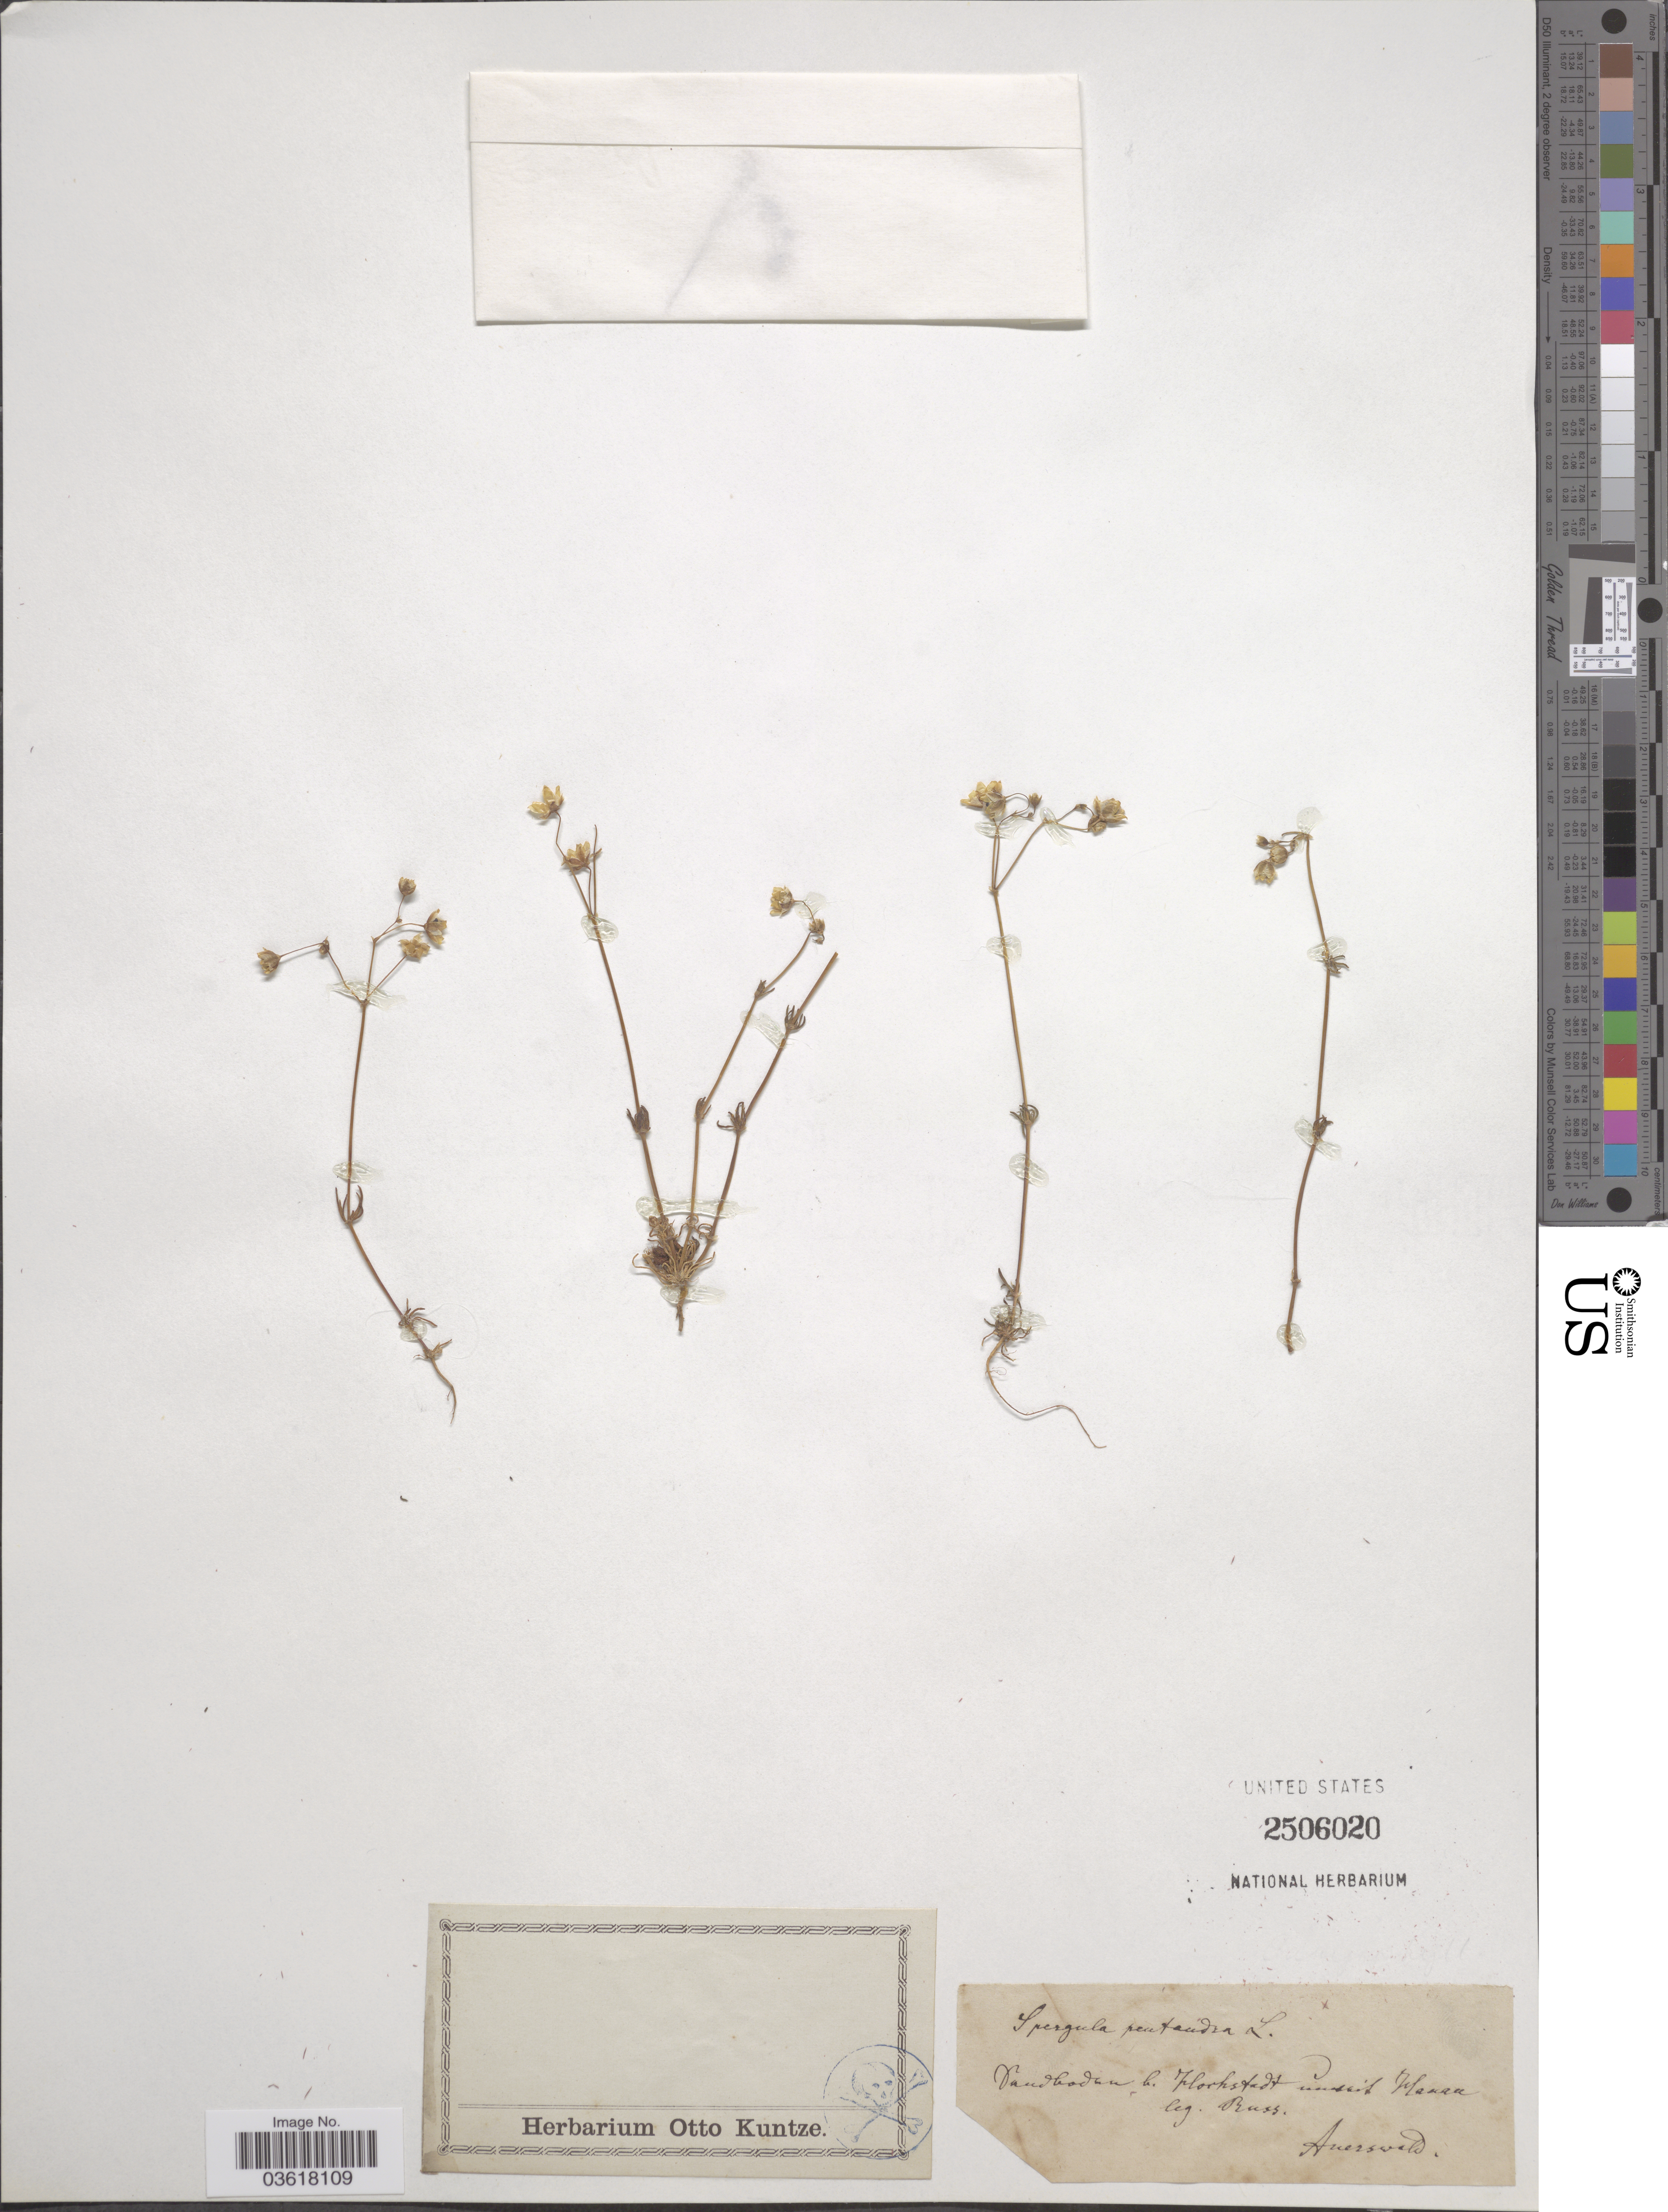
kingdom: Plantae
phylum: Tracheophyta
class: Magnoliopsida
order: Caryophyllales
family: Caryophyllaceae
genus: Spergula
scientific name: Spergula pentandra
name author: L.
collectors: Russ.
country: Germany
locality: Vaudbaden b. Hochstadt undbit [interpreted] Hanau.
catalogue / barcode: US 2506020